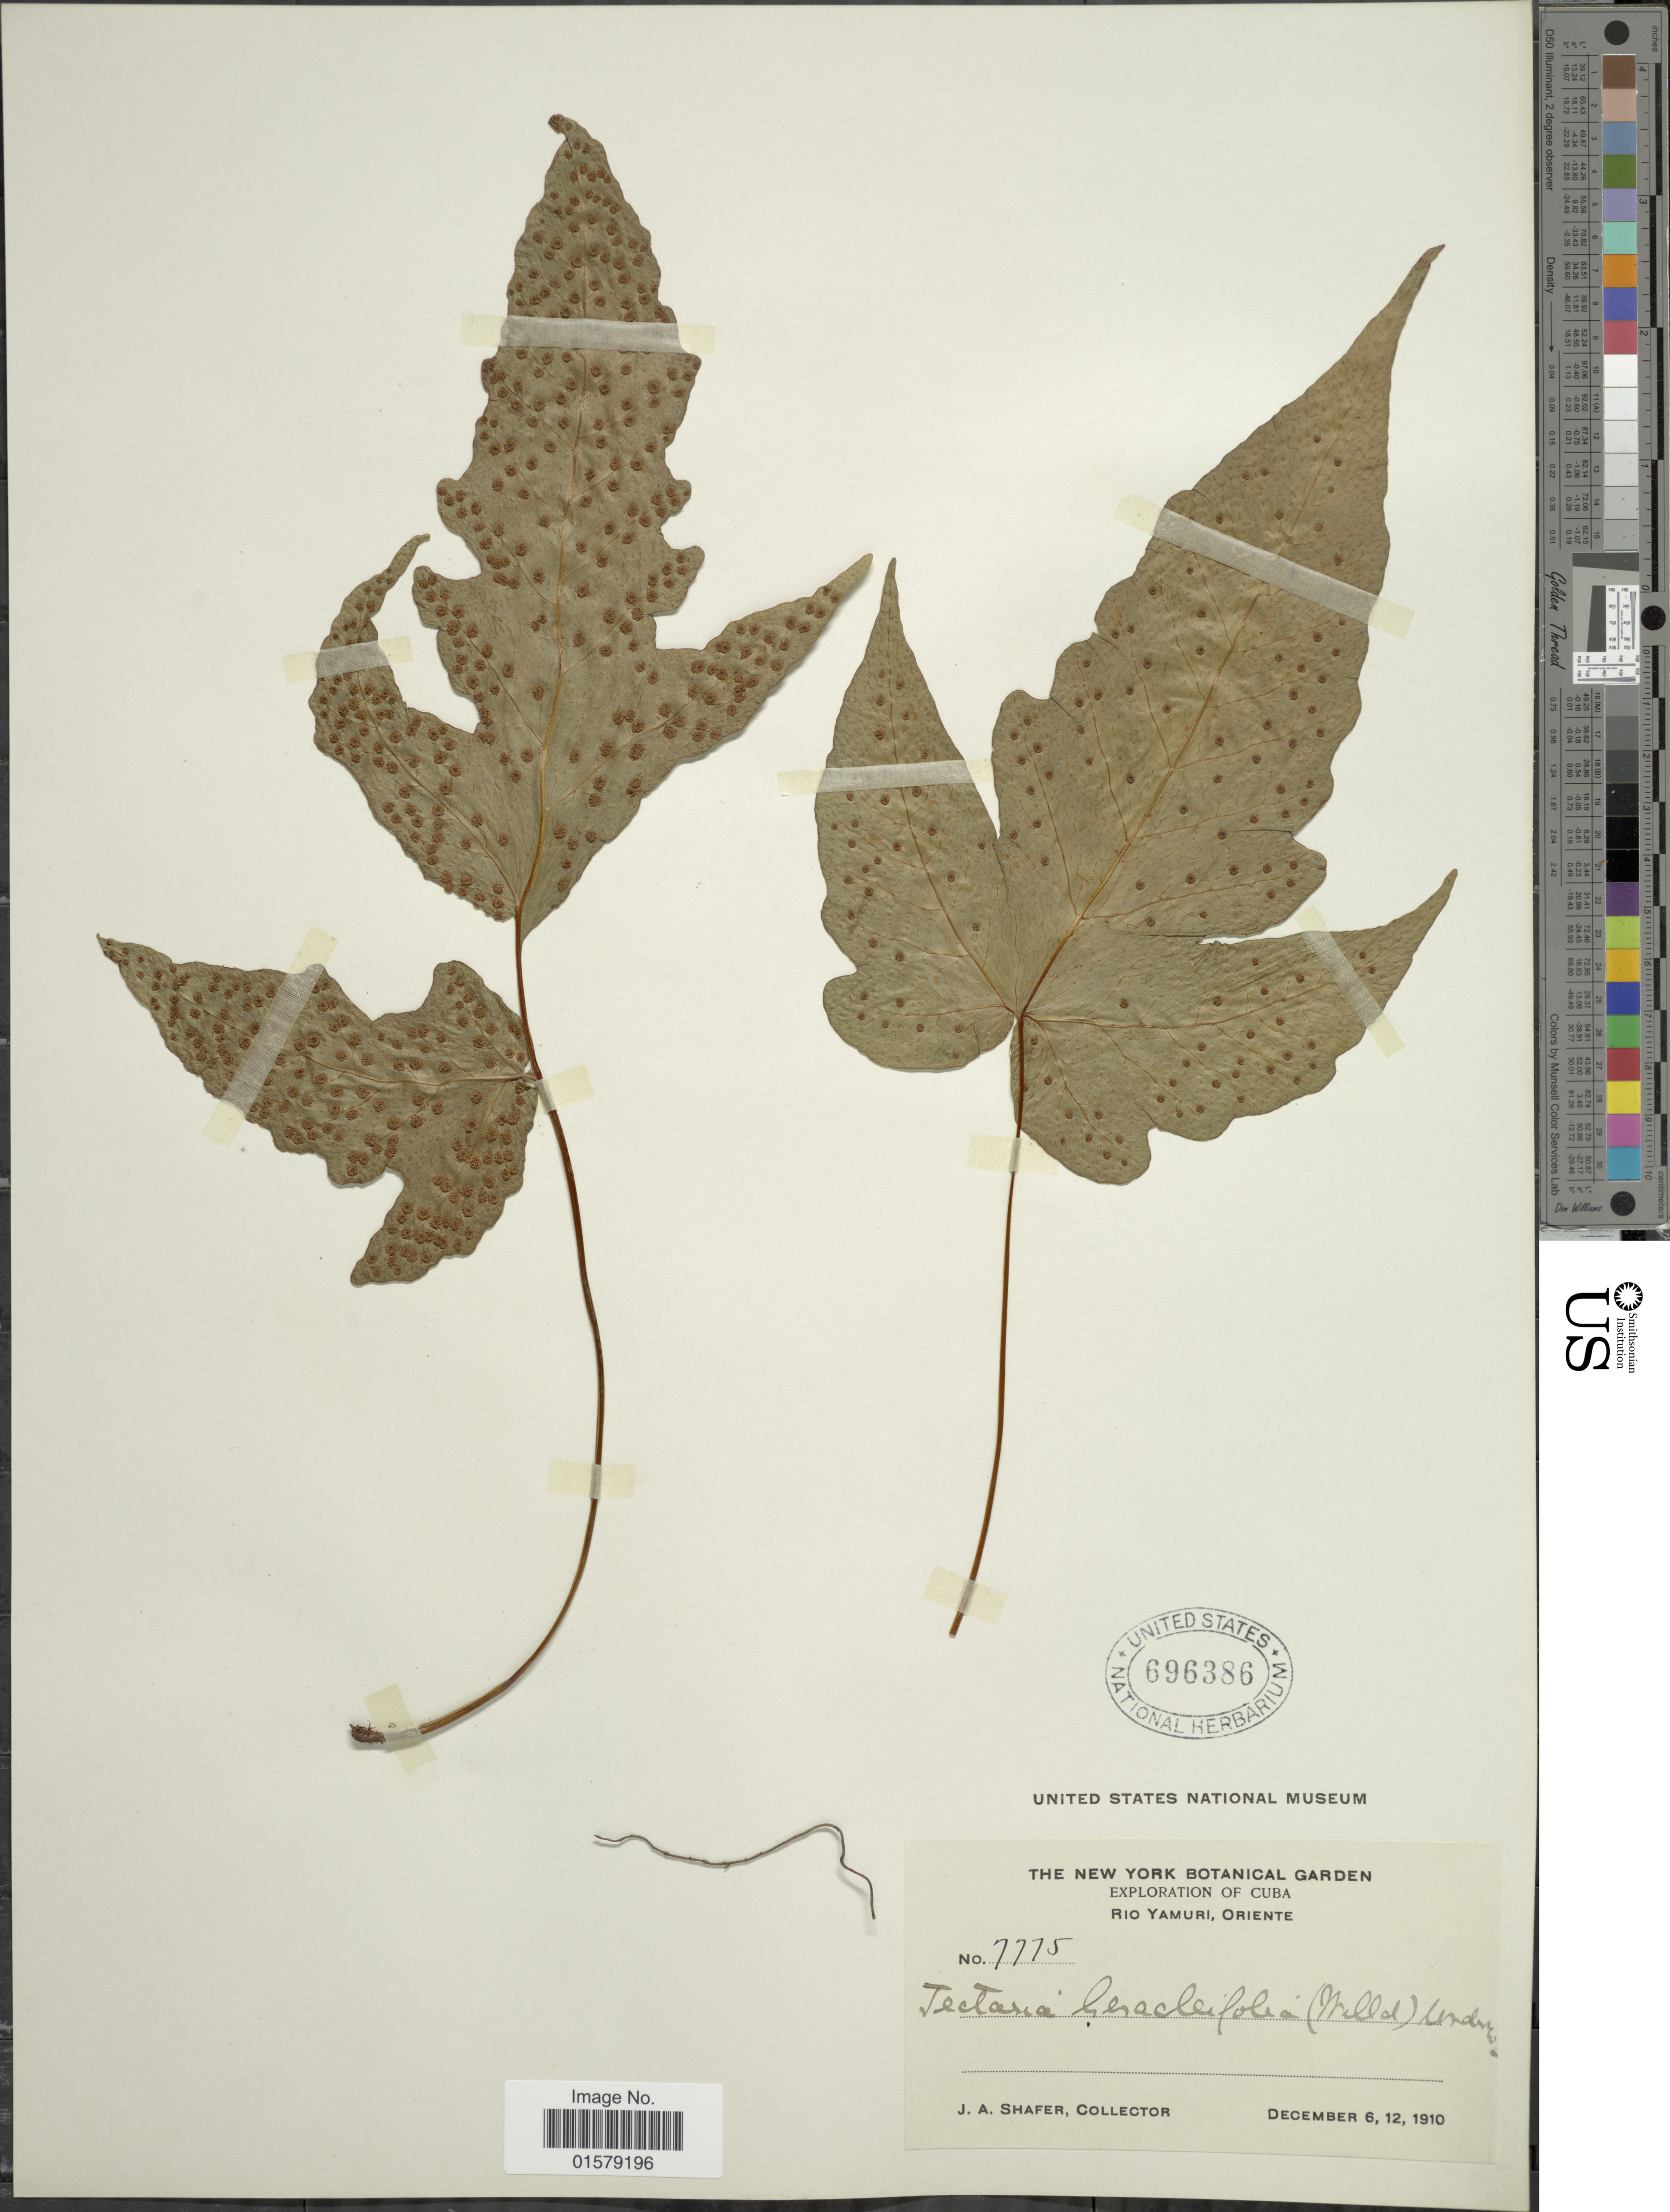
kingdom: Plantae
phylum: Tracheophyta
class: Polypodiopsida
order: Polypodiales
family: Tectariaceae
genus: Tectaria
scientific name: Tectaria heracleifolia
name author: (Willd.) Underw.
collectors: J. A. Shafer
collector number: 7775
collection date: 1910-12-06/1910-12-12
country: Cuba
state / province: Oriente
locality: Rio Yamuri.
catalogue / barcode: US 696386